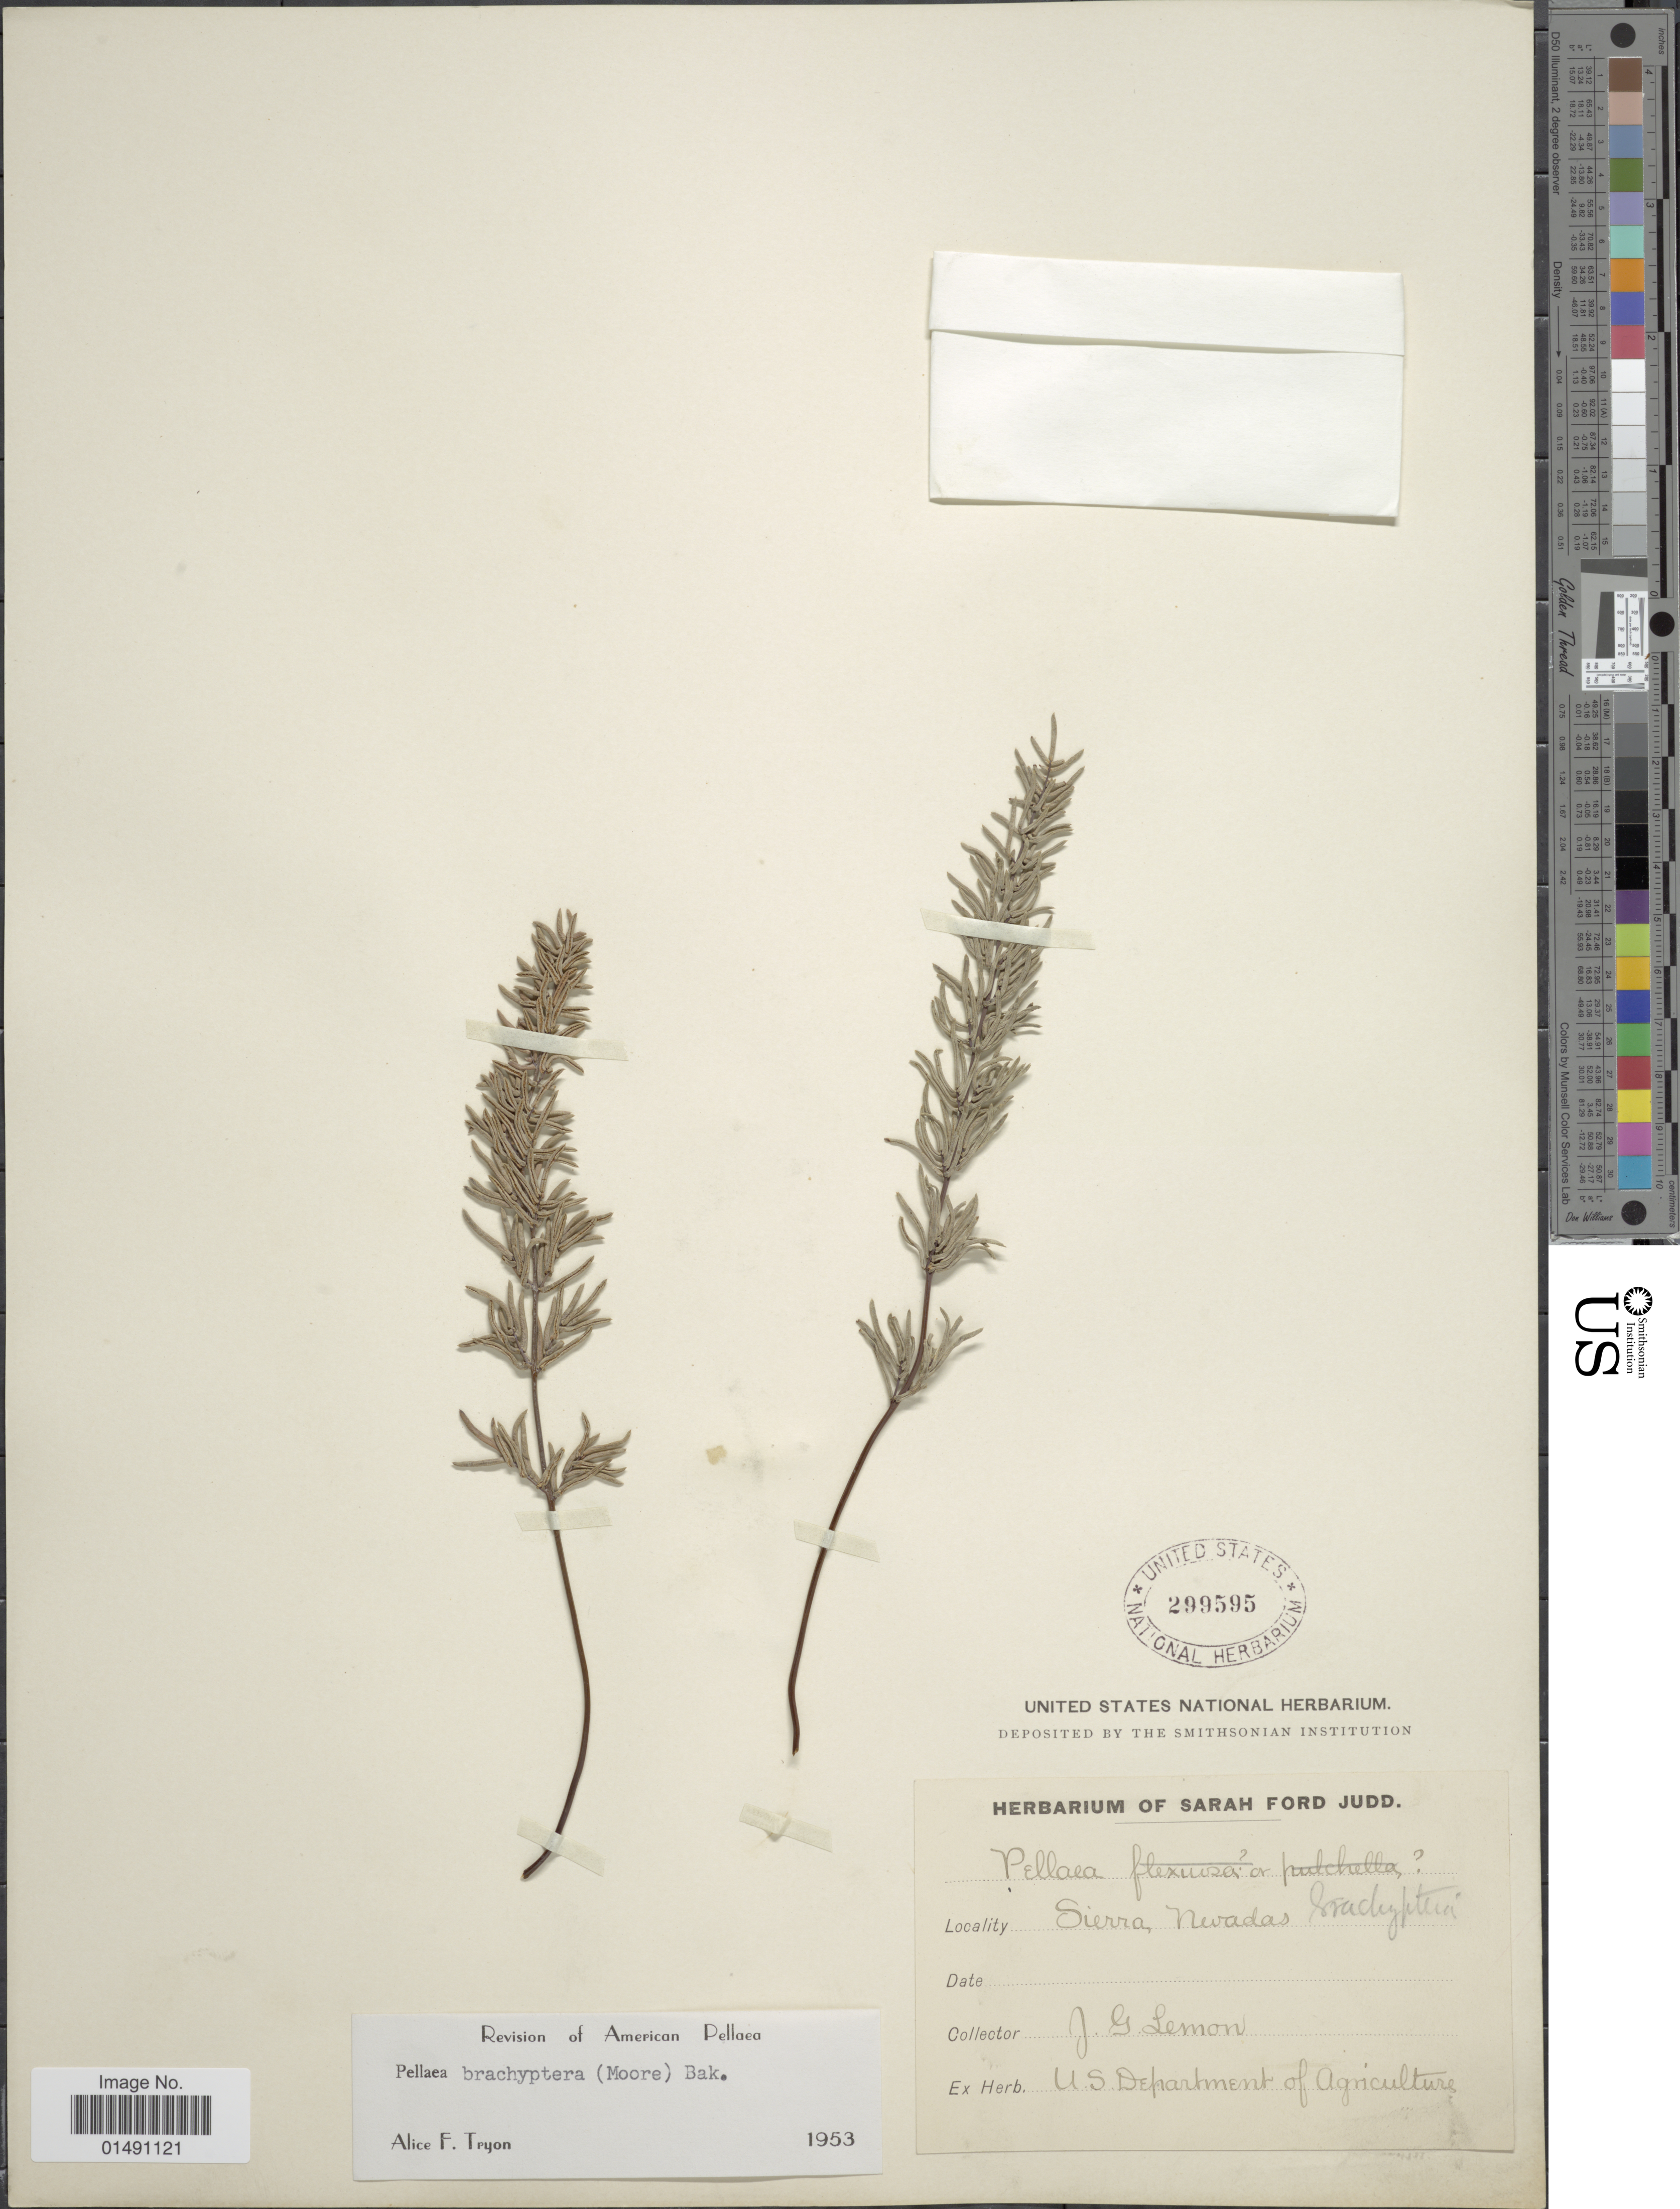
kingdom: Plantae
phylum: Tracheophyta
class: Polypodiopsida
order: Polypodiales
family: Pteridaceae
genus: Pellaea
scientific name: Pellaea brachyptera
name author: (T. Moore) Baker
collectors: J. Lemon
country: United States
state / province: California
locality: Sierra Nevadas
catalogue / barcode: US 299595